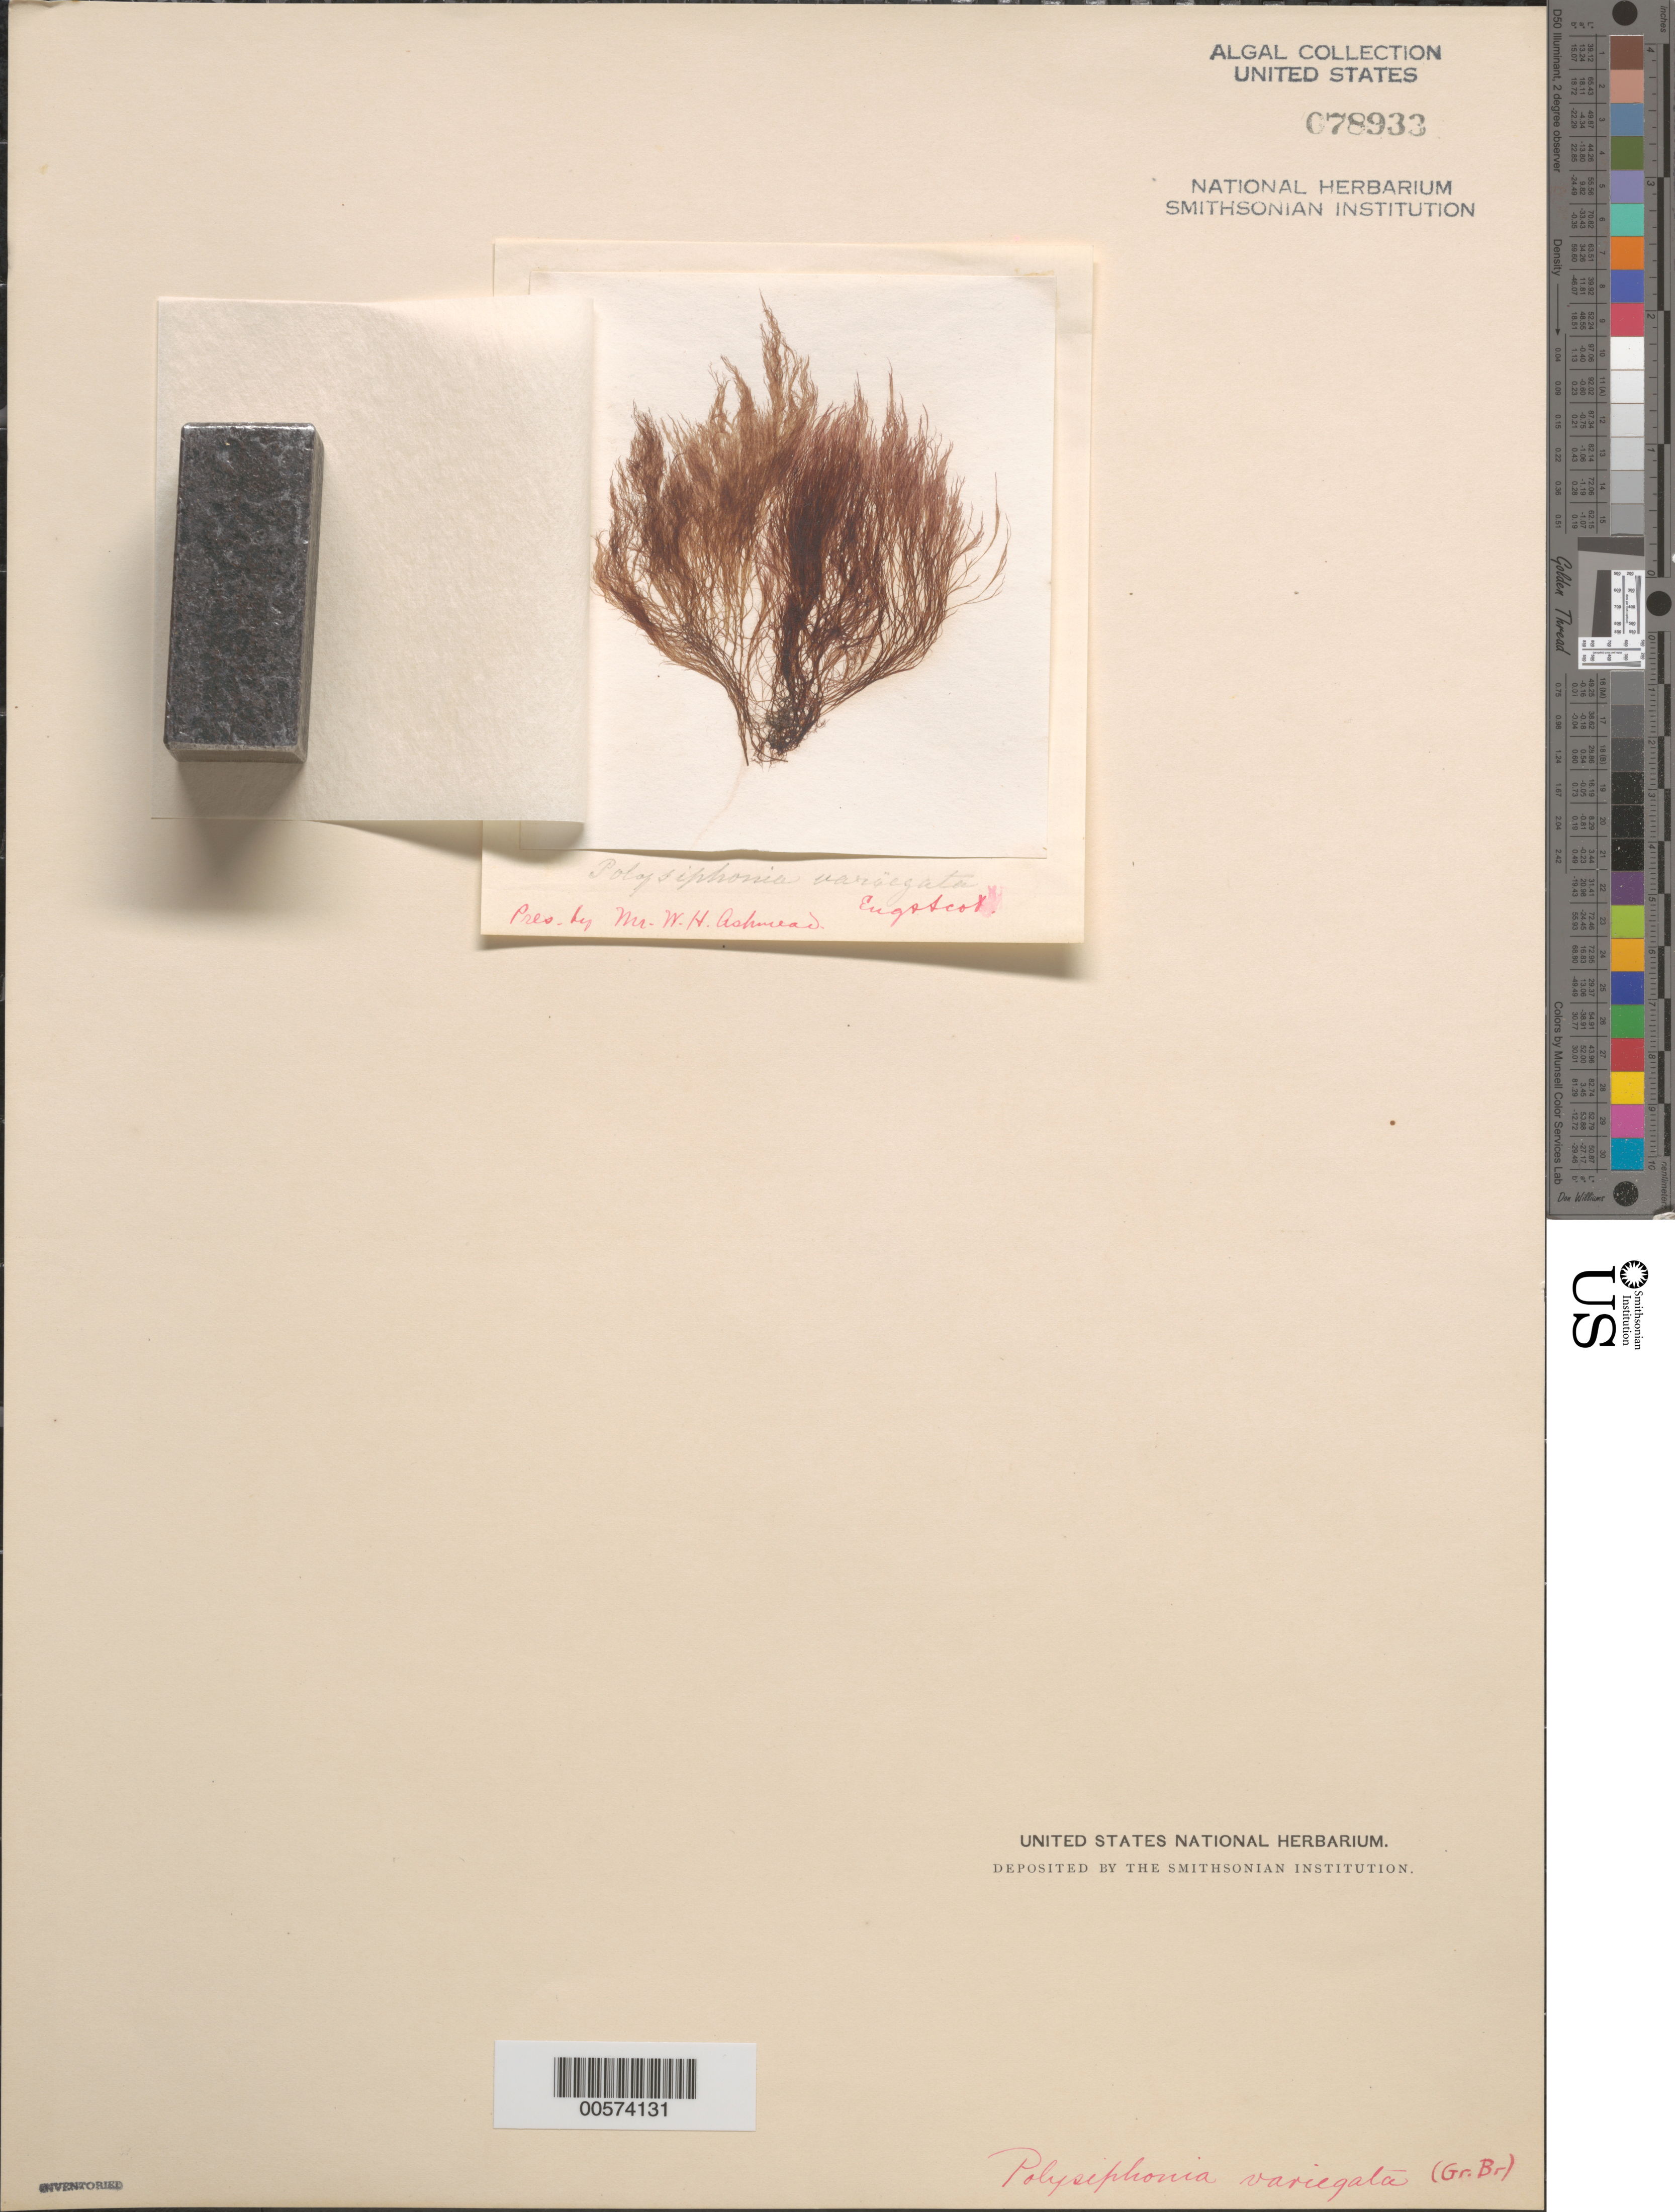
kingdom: Plantae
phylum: Rhodophyta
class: Florideophyceae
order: Ceramiales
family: Rhodomelaceae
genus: Carradoriella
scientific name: Carradoriella denudata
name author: (Dillwyn) Savoie & G.W. Saunders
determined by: Algae name updating Project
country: United Kingdom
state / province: England / Scotland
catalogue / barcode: US 78933